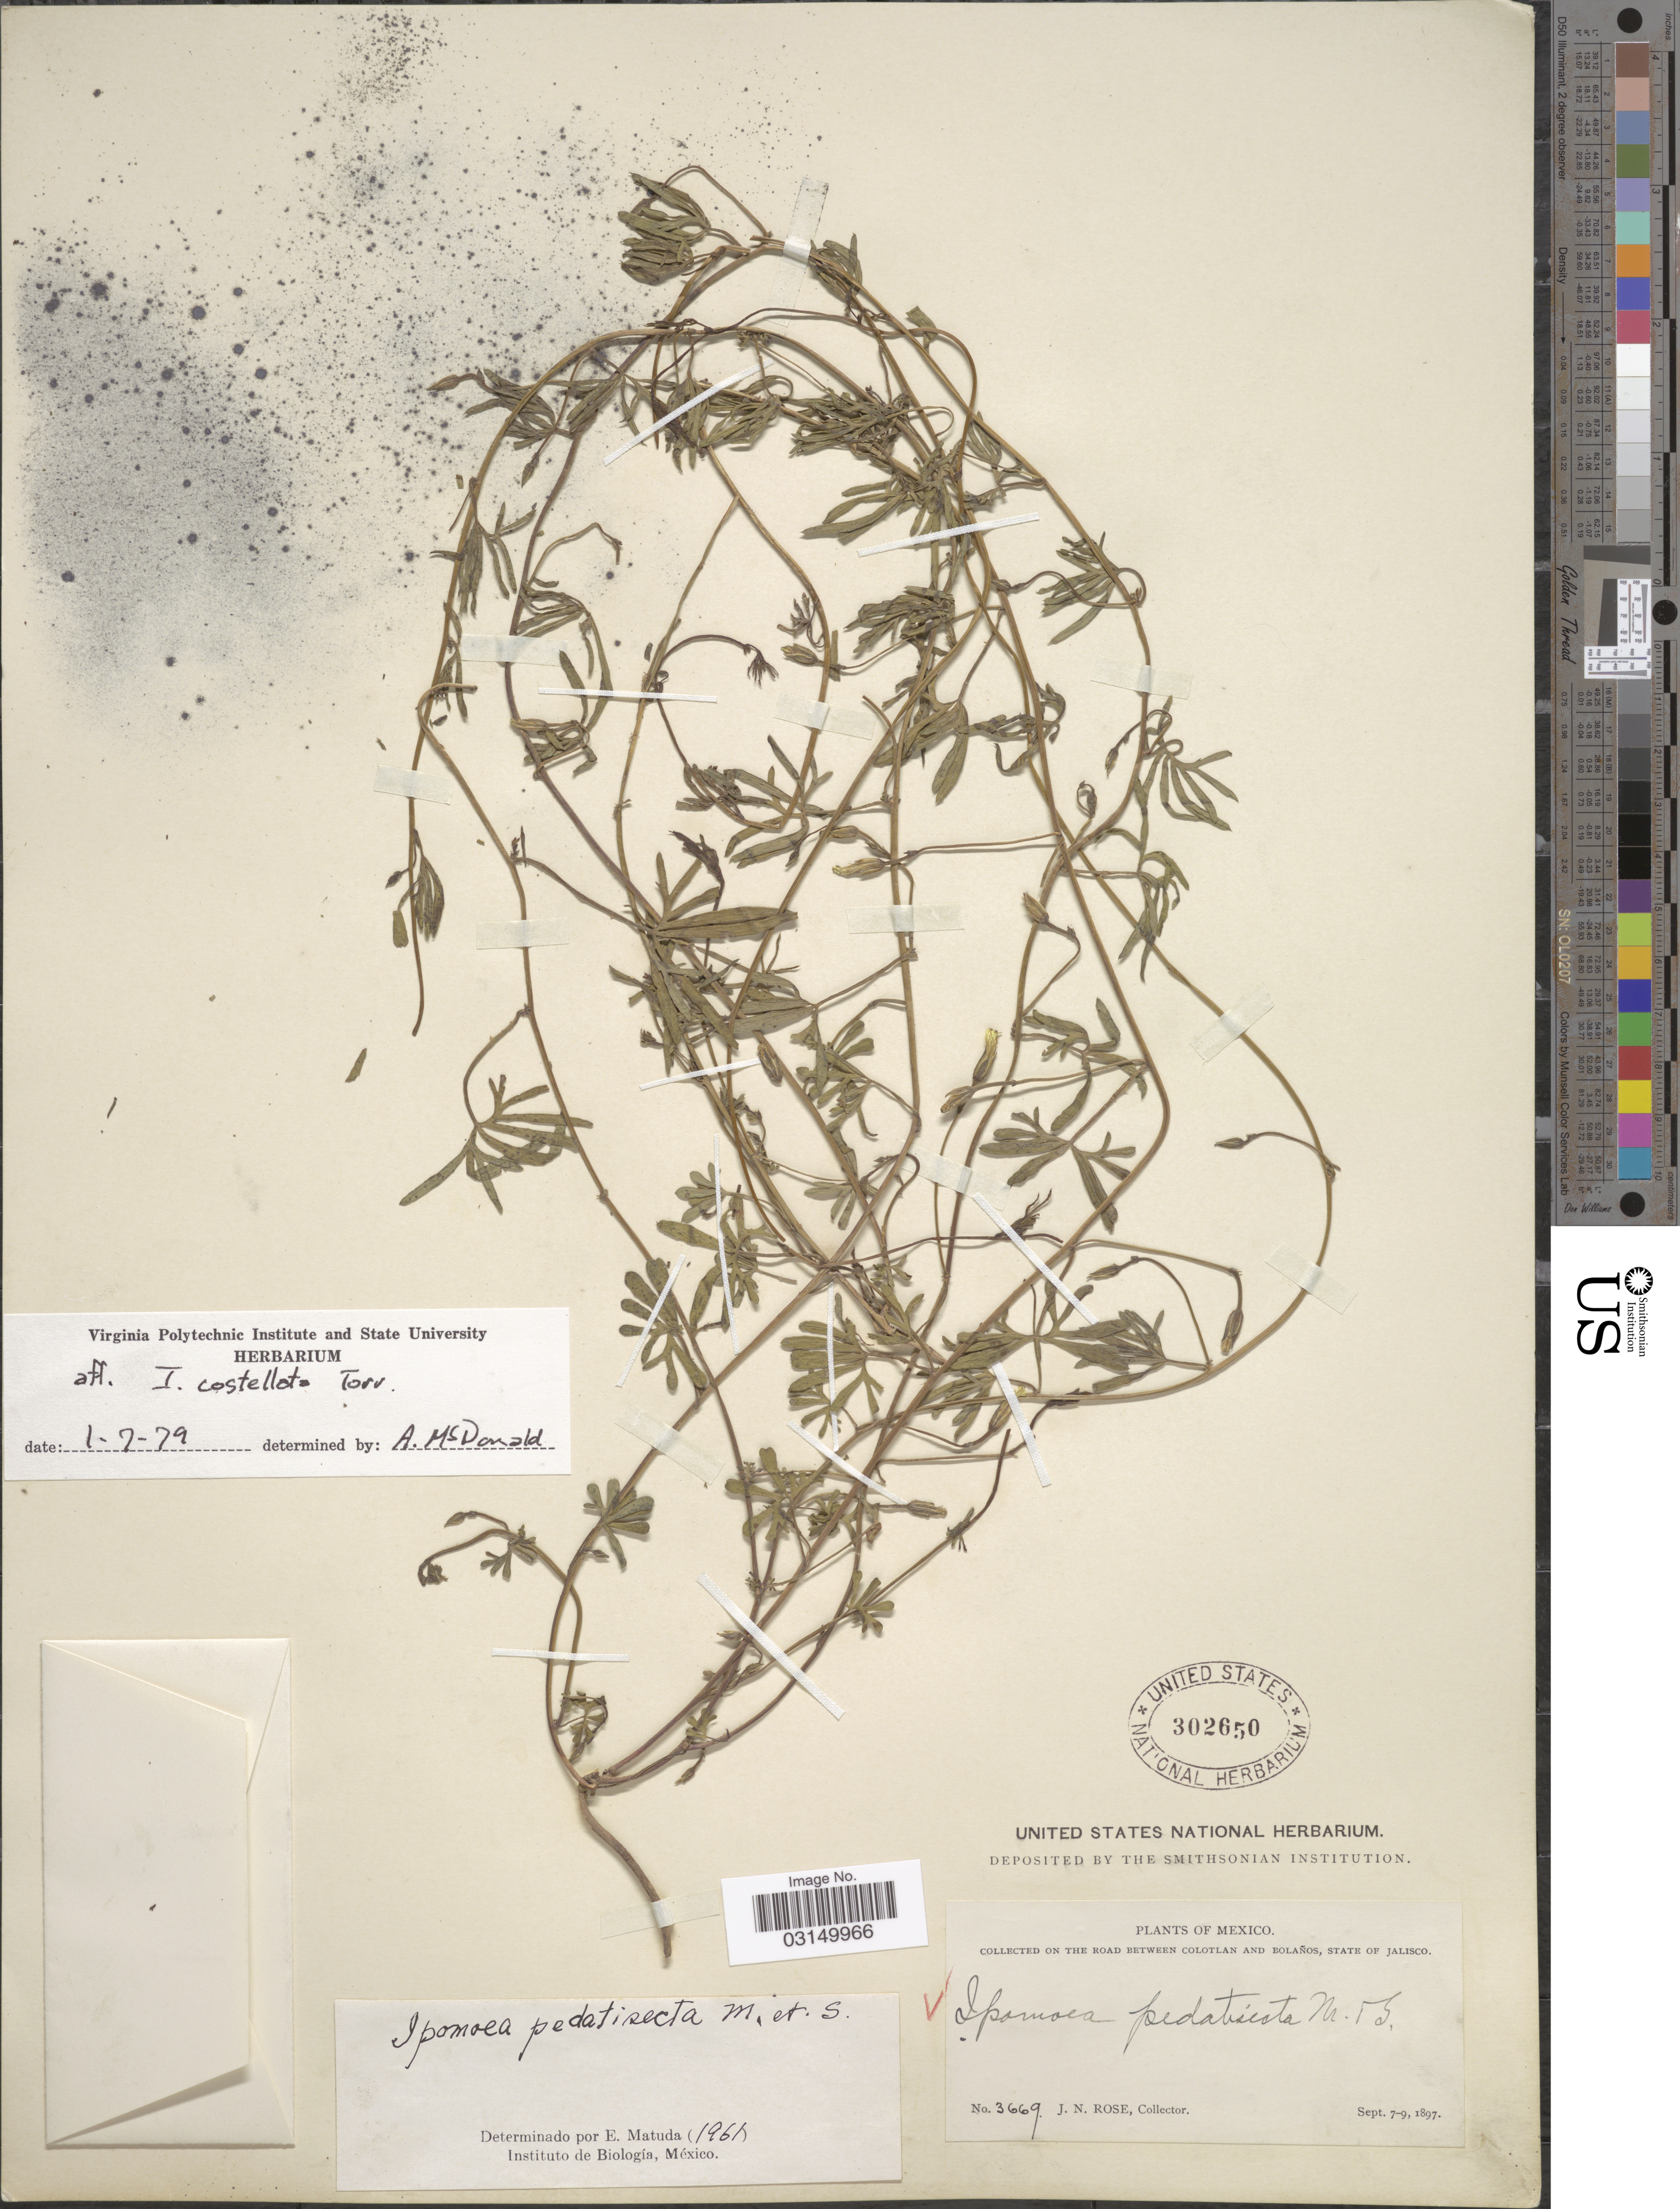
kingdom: Plantae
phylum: Tracheophyta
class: Magnoliopsida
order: Solanales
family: Convolvulaceae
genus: Ipomoea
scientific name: Ipomoea costellata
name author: Torr.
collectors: J. N. Rose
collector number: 3669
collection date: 1897-09-07/1897-09-09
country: Mexico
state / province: Jalisco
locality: On the Road between Colotlan and Bolaños.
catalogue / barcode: US 302650